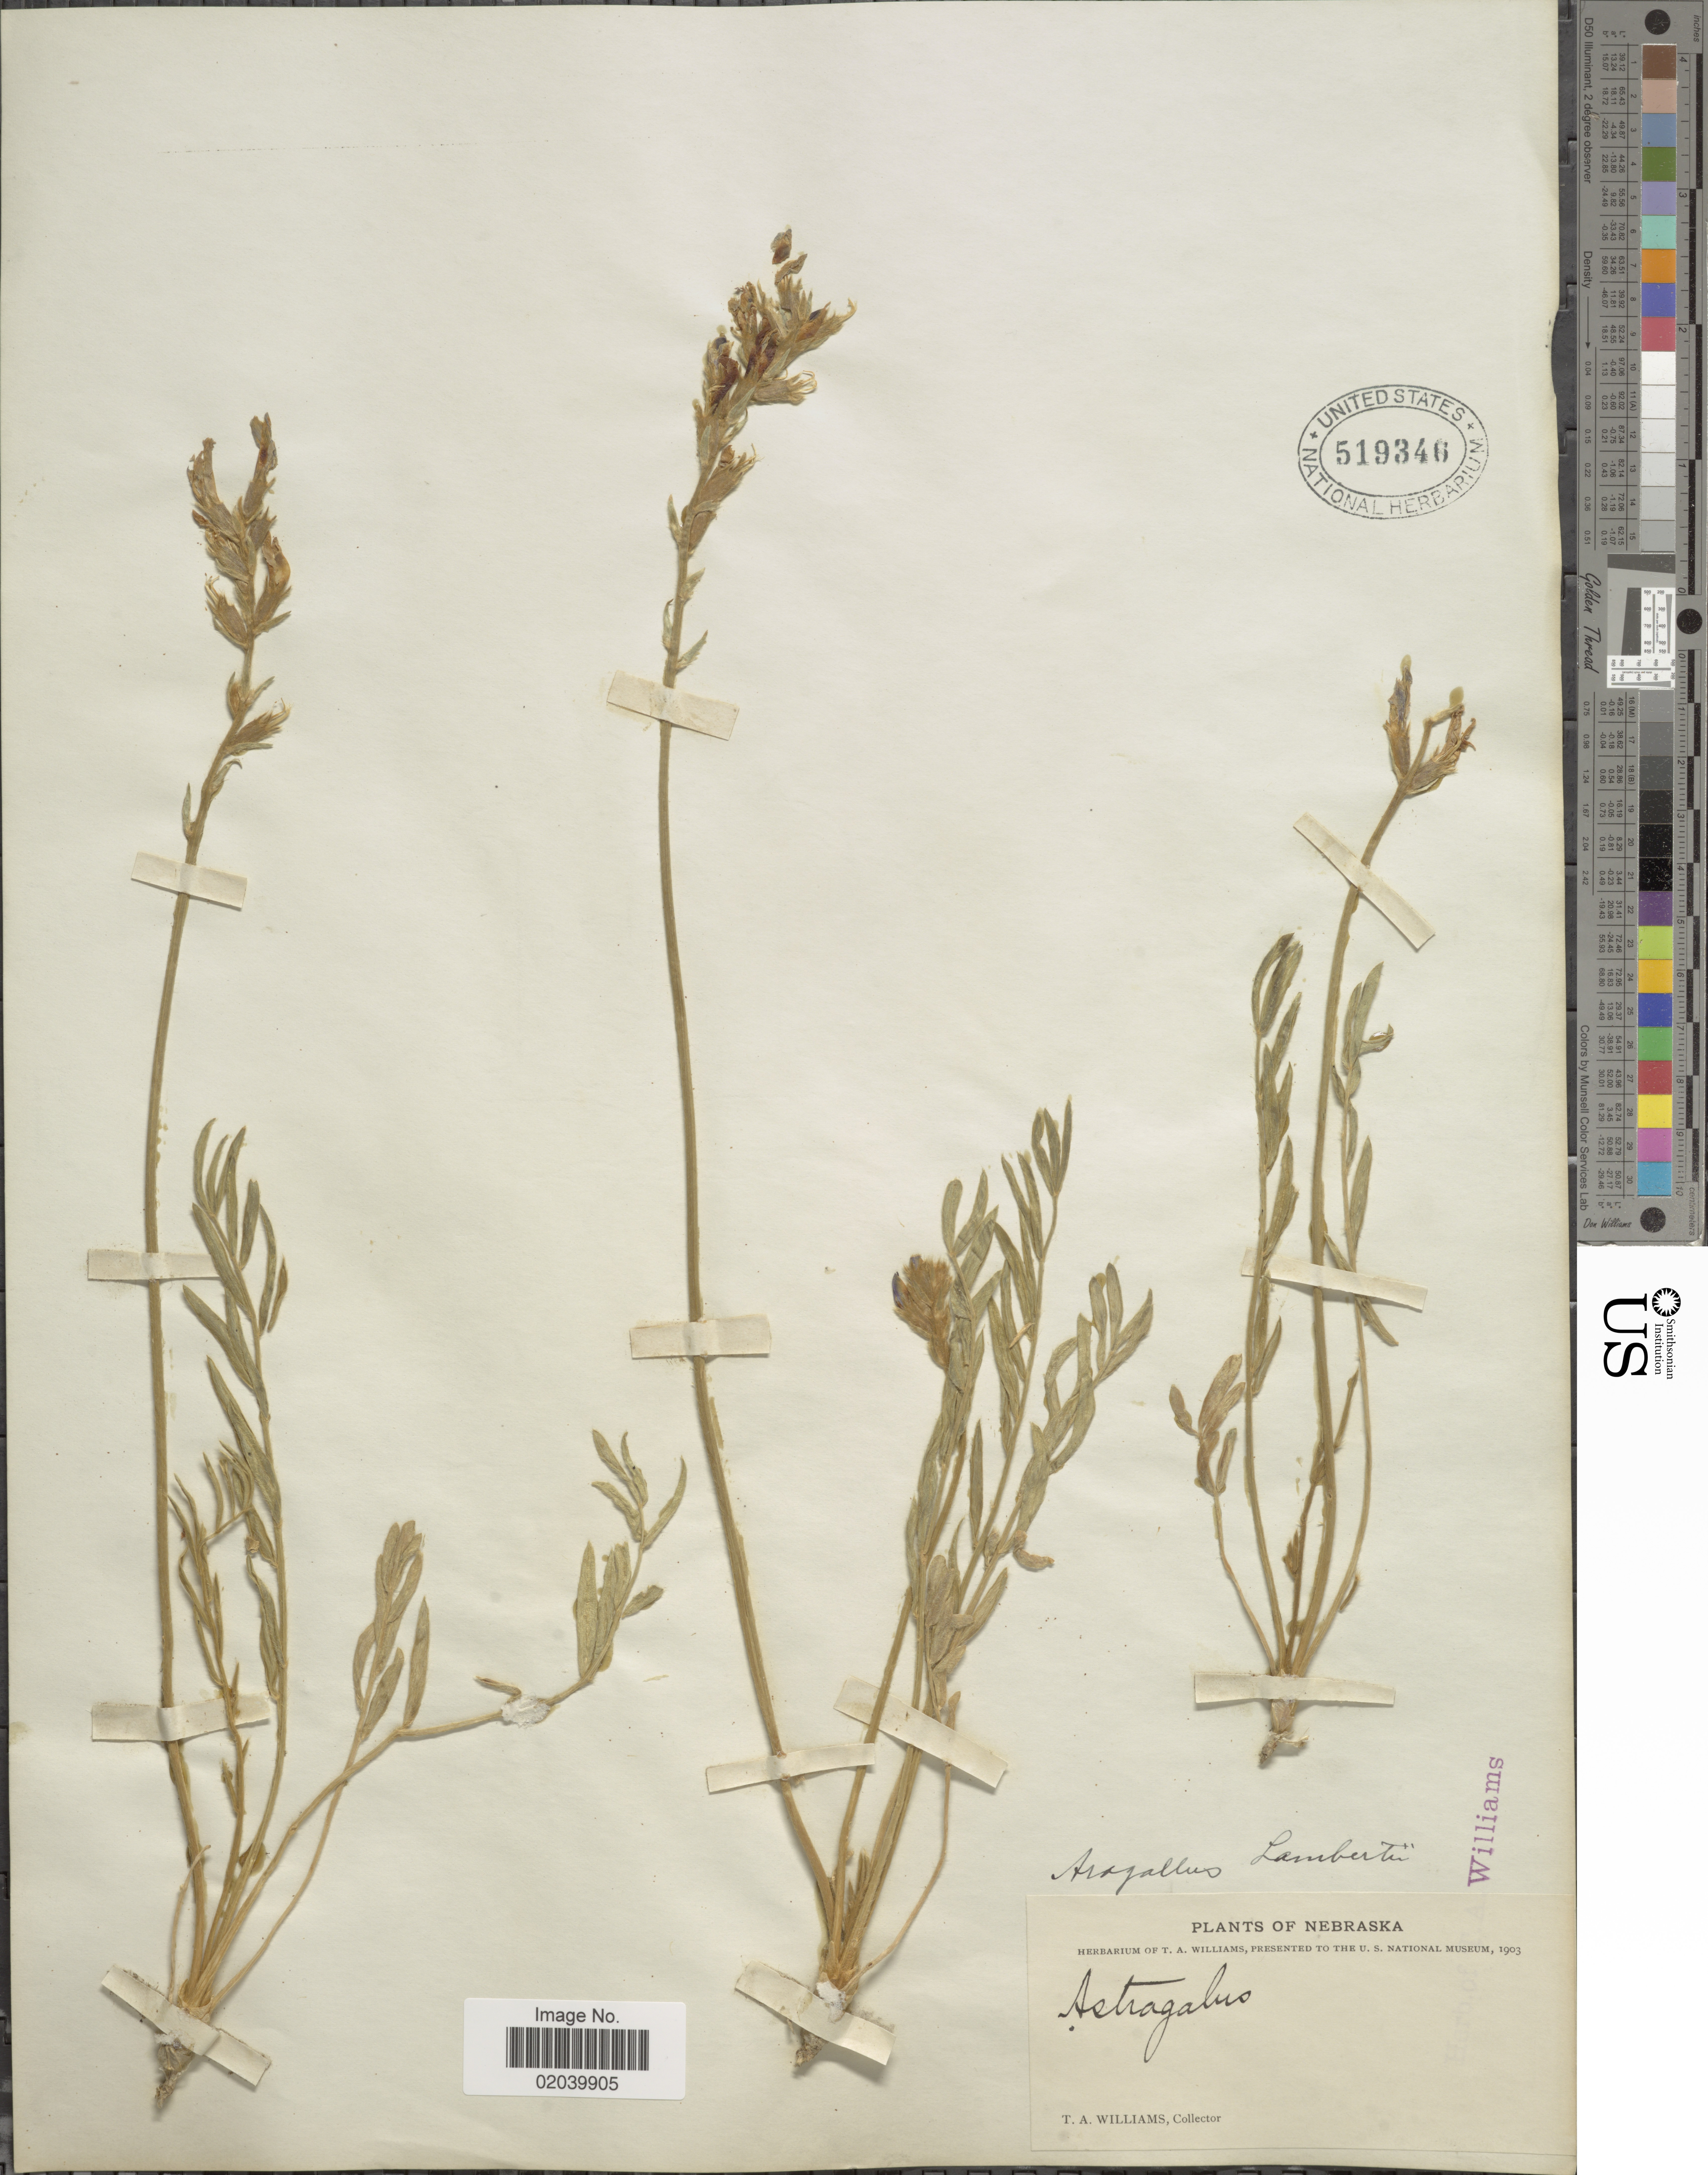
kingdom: Plantae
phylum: Tracheophyta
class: Magnoliopsida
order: Fabales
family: Fabaceae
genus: Oxytropis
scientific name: Oxytropis lambertii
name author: Pursh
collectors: T. A. Williams (herbarium)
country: United States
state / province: Nebraska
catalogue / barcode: US 519346